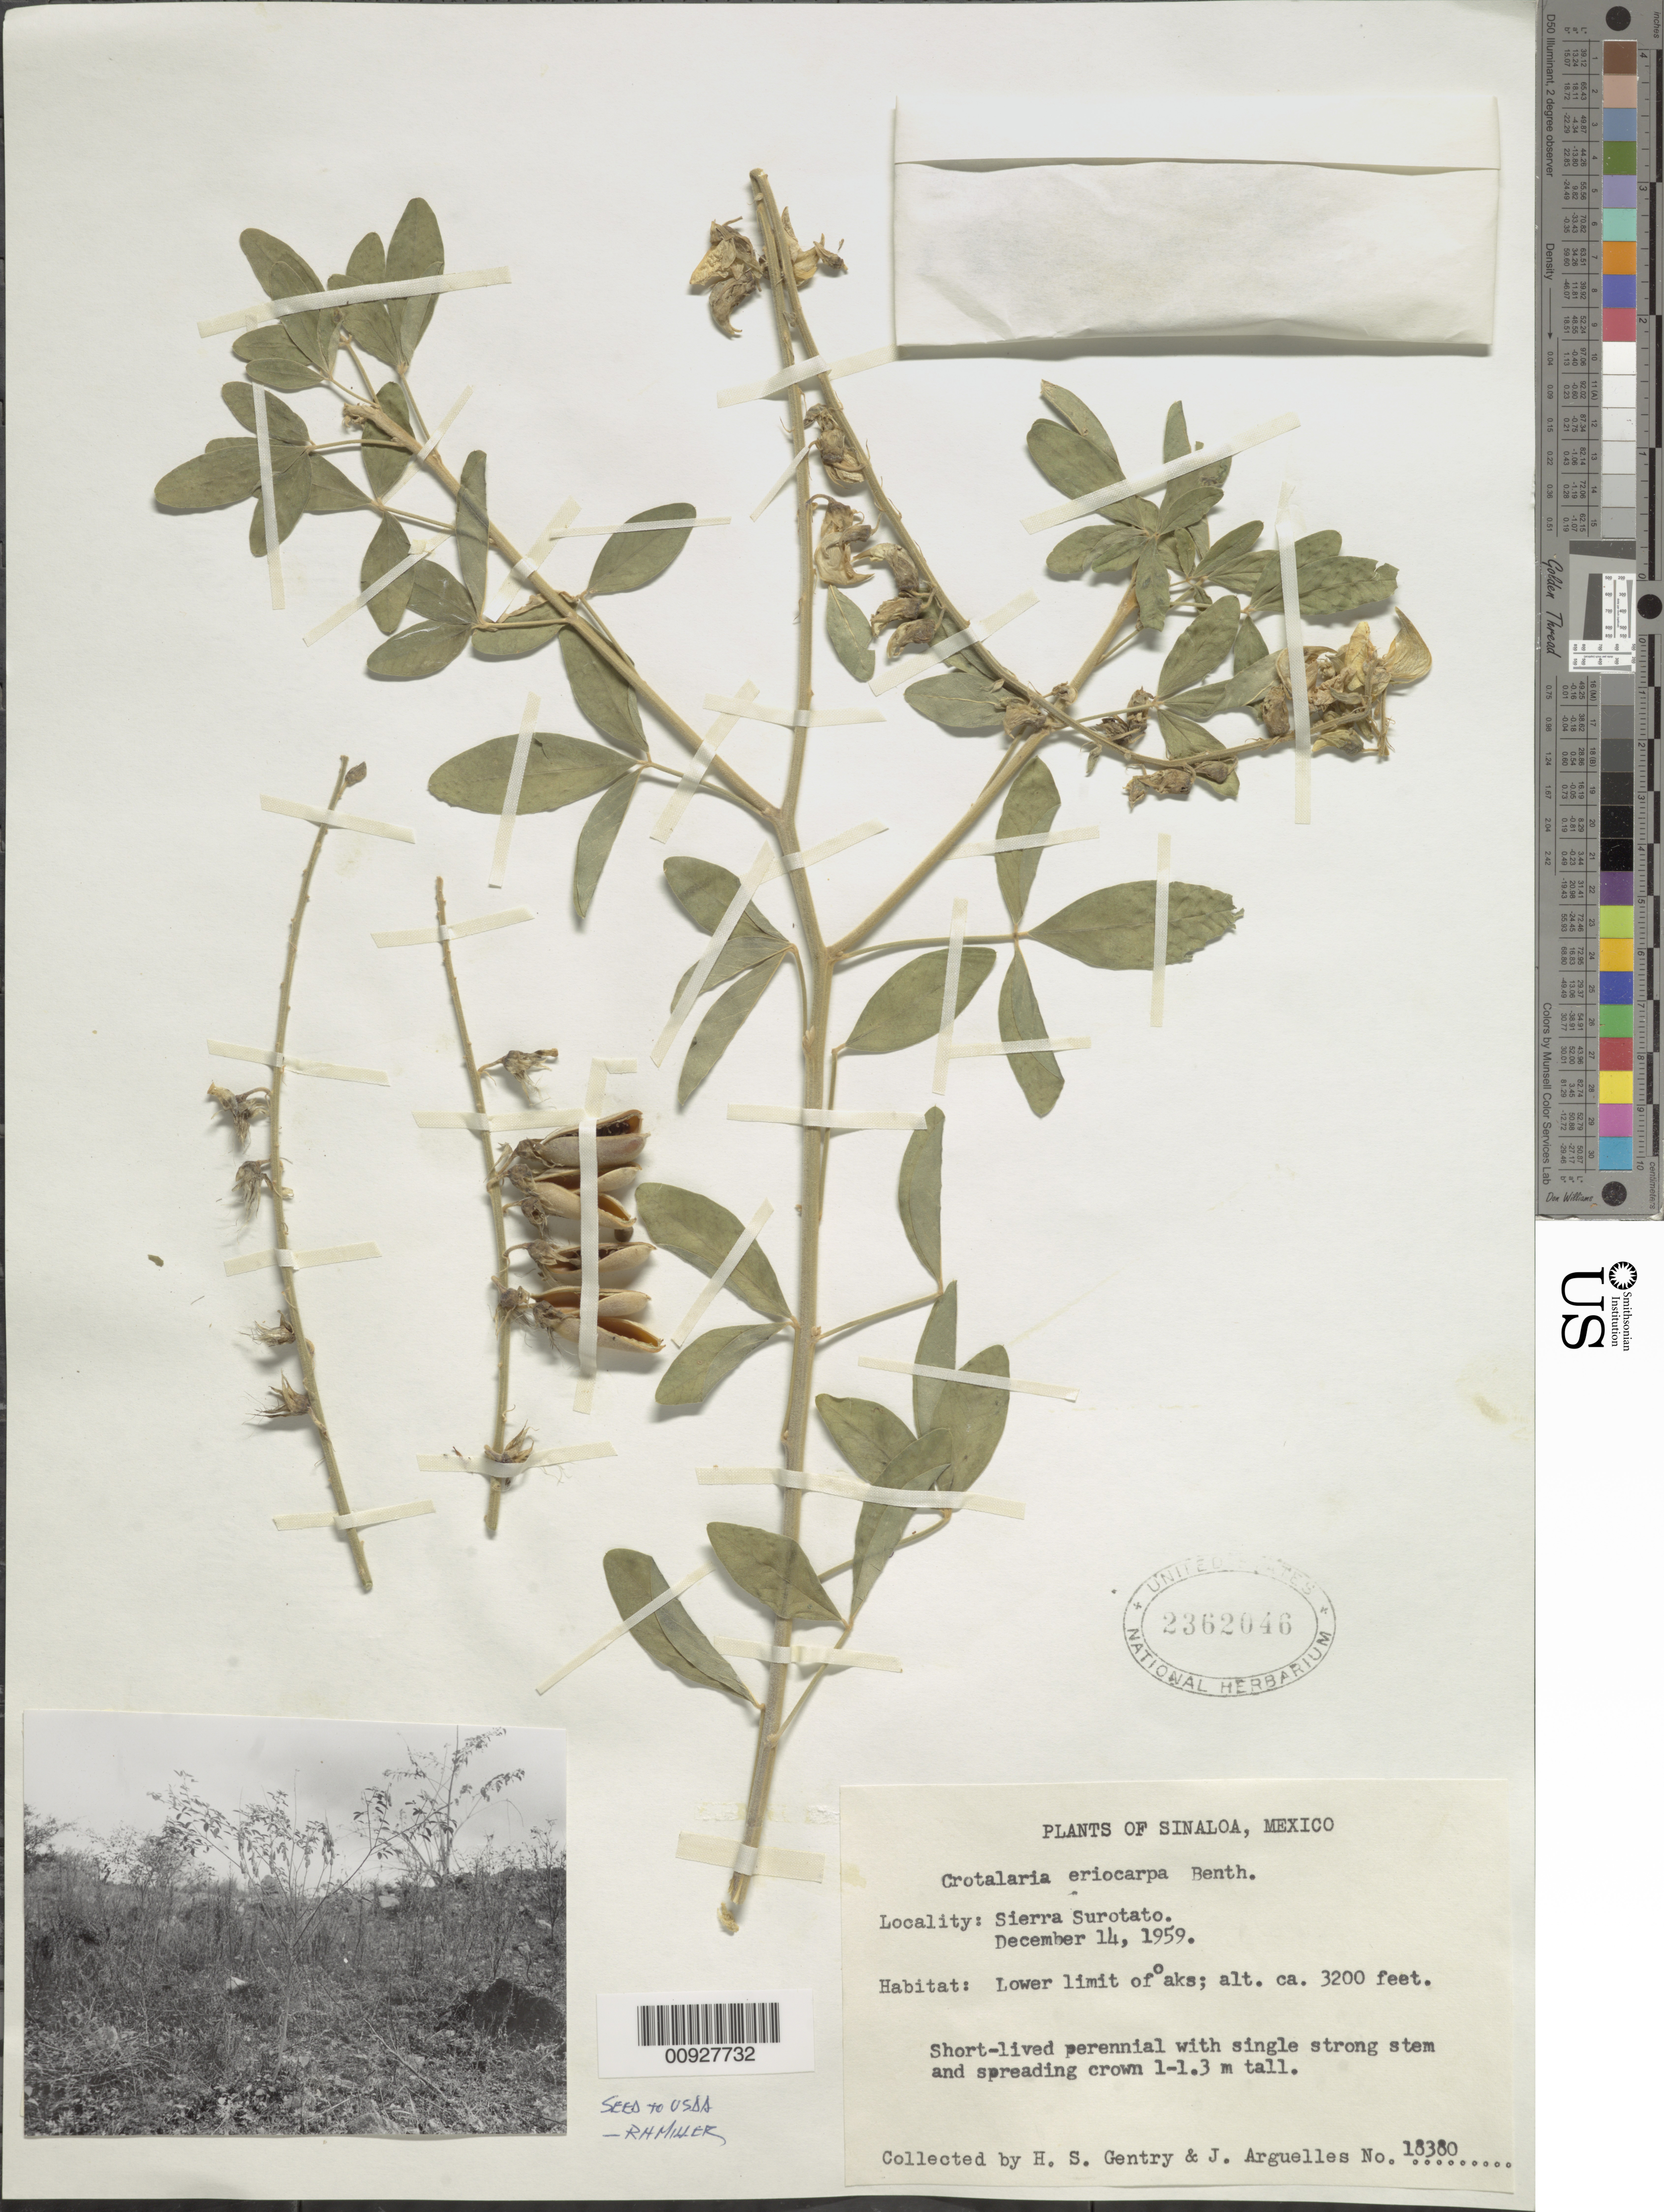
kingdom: Plantae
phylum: Tracheophyta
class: Magnoliopsida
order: Fabales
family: Fabaceae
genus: Crotalaria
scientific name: Crotalaria eriocarpa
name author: Benth.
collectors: H. S. Gentry & J. Arguelles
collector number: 18380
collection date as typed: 14 Dec 1959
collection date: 1959-12-14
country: Mexico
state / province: Sinaloa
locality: Sierra Surotato.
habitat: Lower limit of oaks.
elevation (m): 975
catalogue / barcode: US 2362046